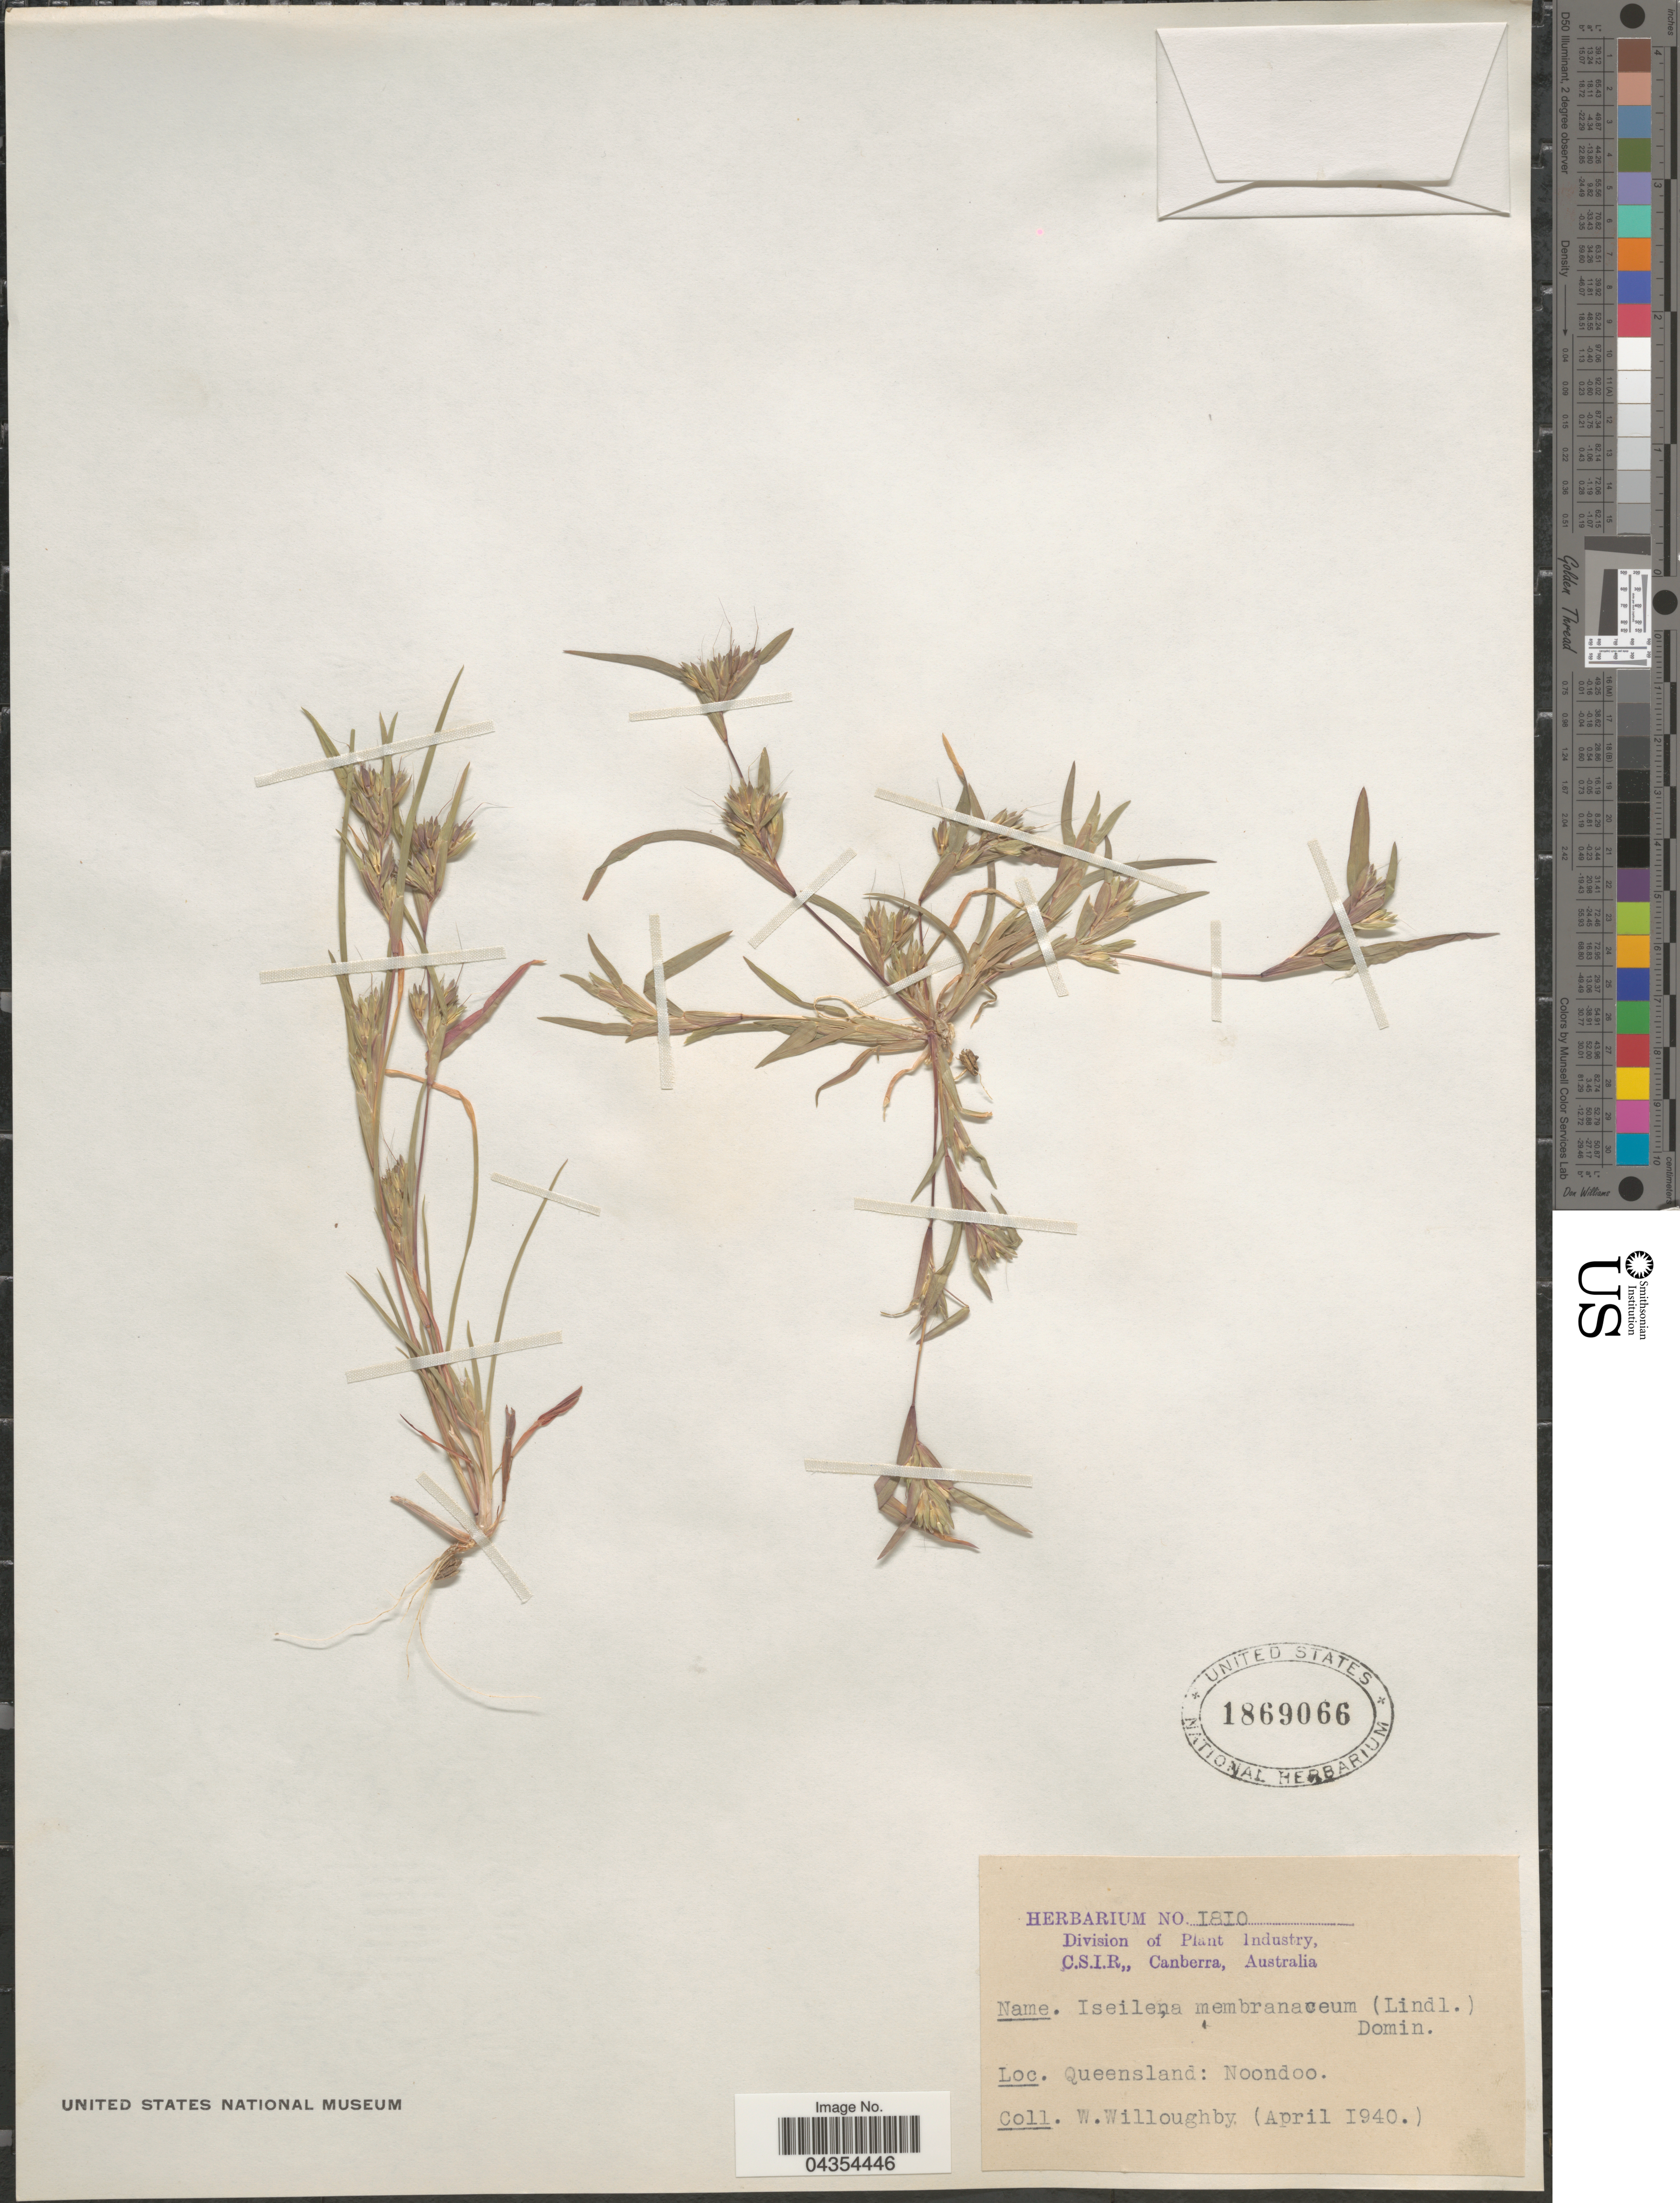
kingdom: Plantae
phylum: Tracheophyta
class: Liliopsida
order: Poales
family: Poaceae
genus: Iseilema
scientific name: Iseilema membranaceum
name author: (Lindl.) Domin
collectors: W. Willoughby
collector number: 1810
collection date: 1940-04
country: Australia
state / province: Queensland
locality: Noondoo.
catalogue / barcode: US 1869066